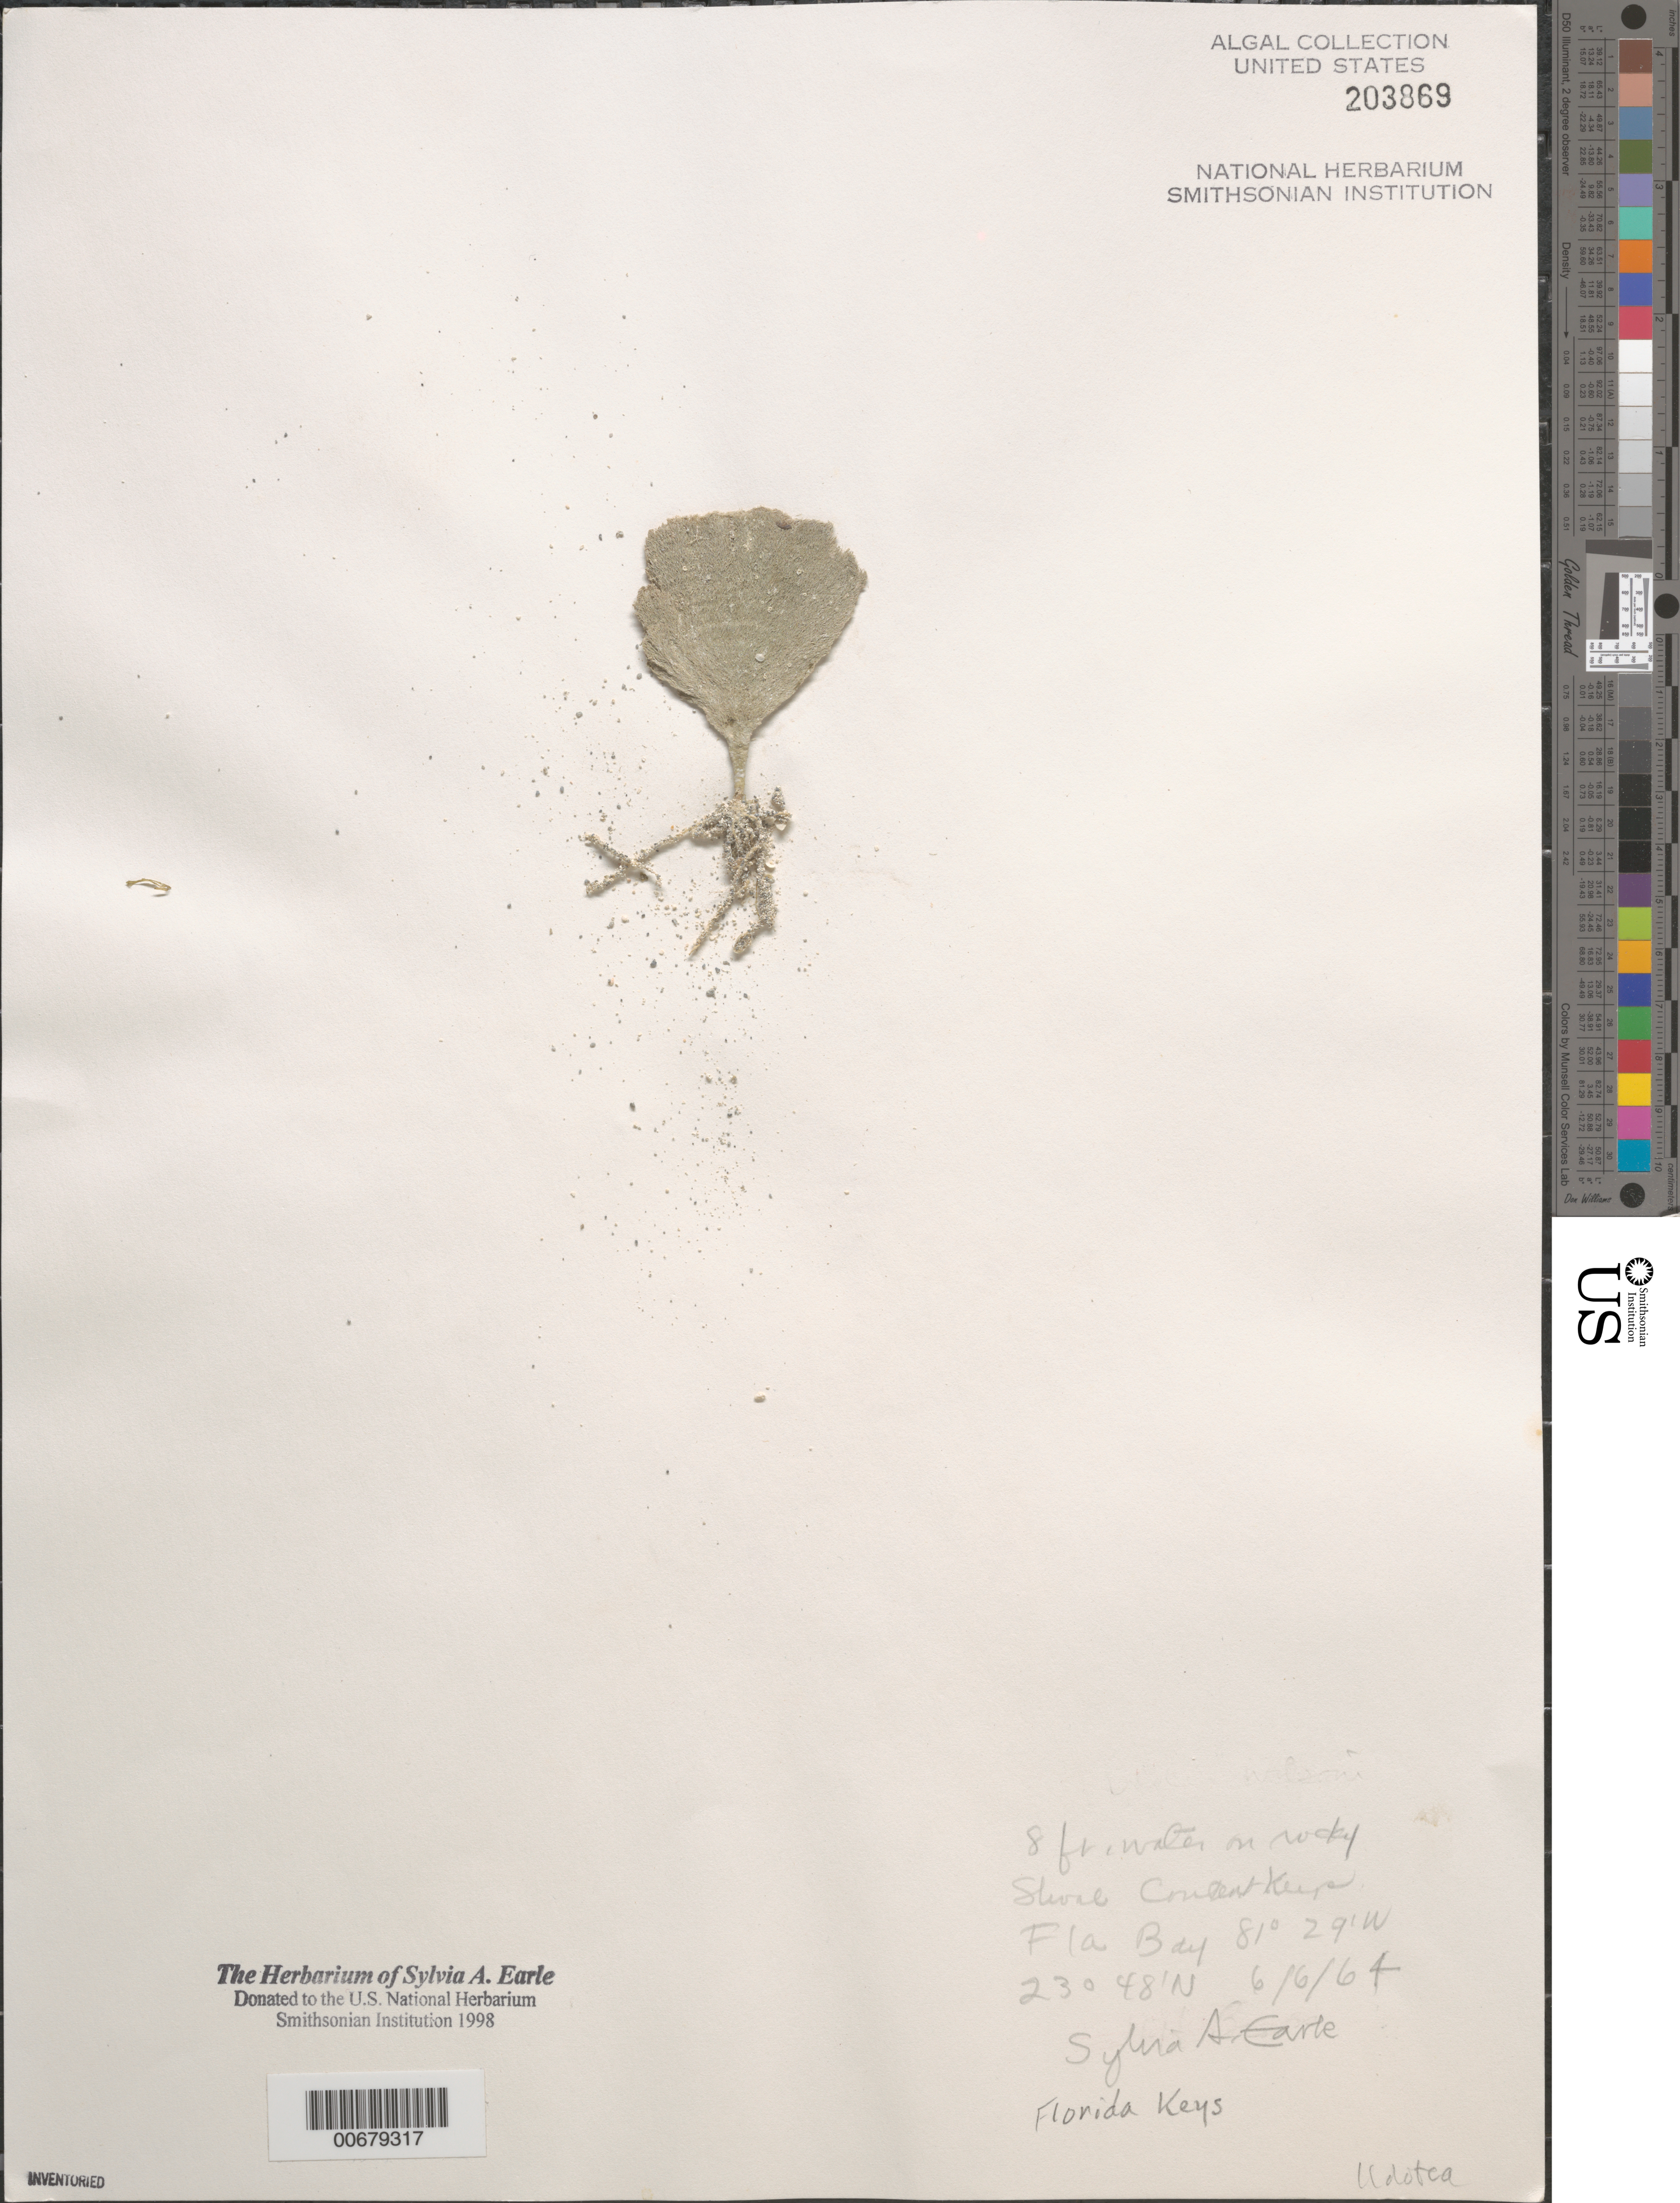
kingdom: Plantae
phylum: Chlorophyta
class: Ulvophyceae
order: Bryopsidales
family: Udoteaceae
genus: Udotea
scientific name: Udotea sp.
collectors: S. A. Earle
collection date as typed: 06 Jun 1964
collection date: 1964-06-06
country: United States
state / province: Florida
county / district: Monroe County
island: Content Keys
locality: Florida Bay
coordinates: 23 48' N, 81 29 ' W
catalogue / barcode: US 203869